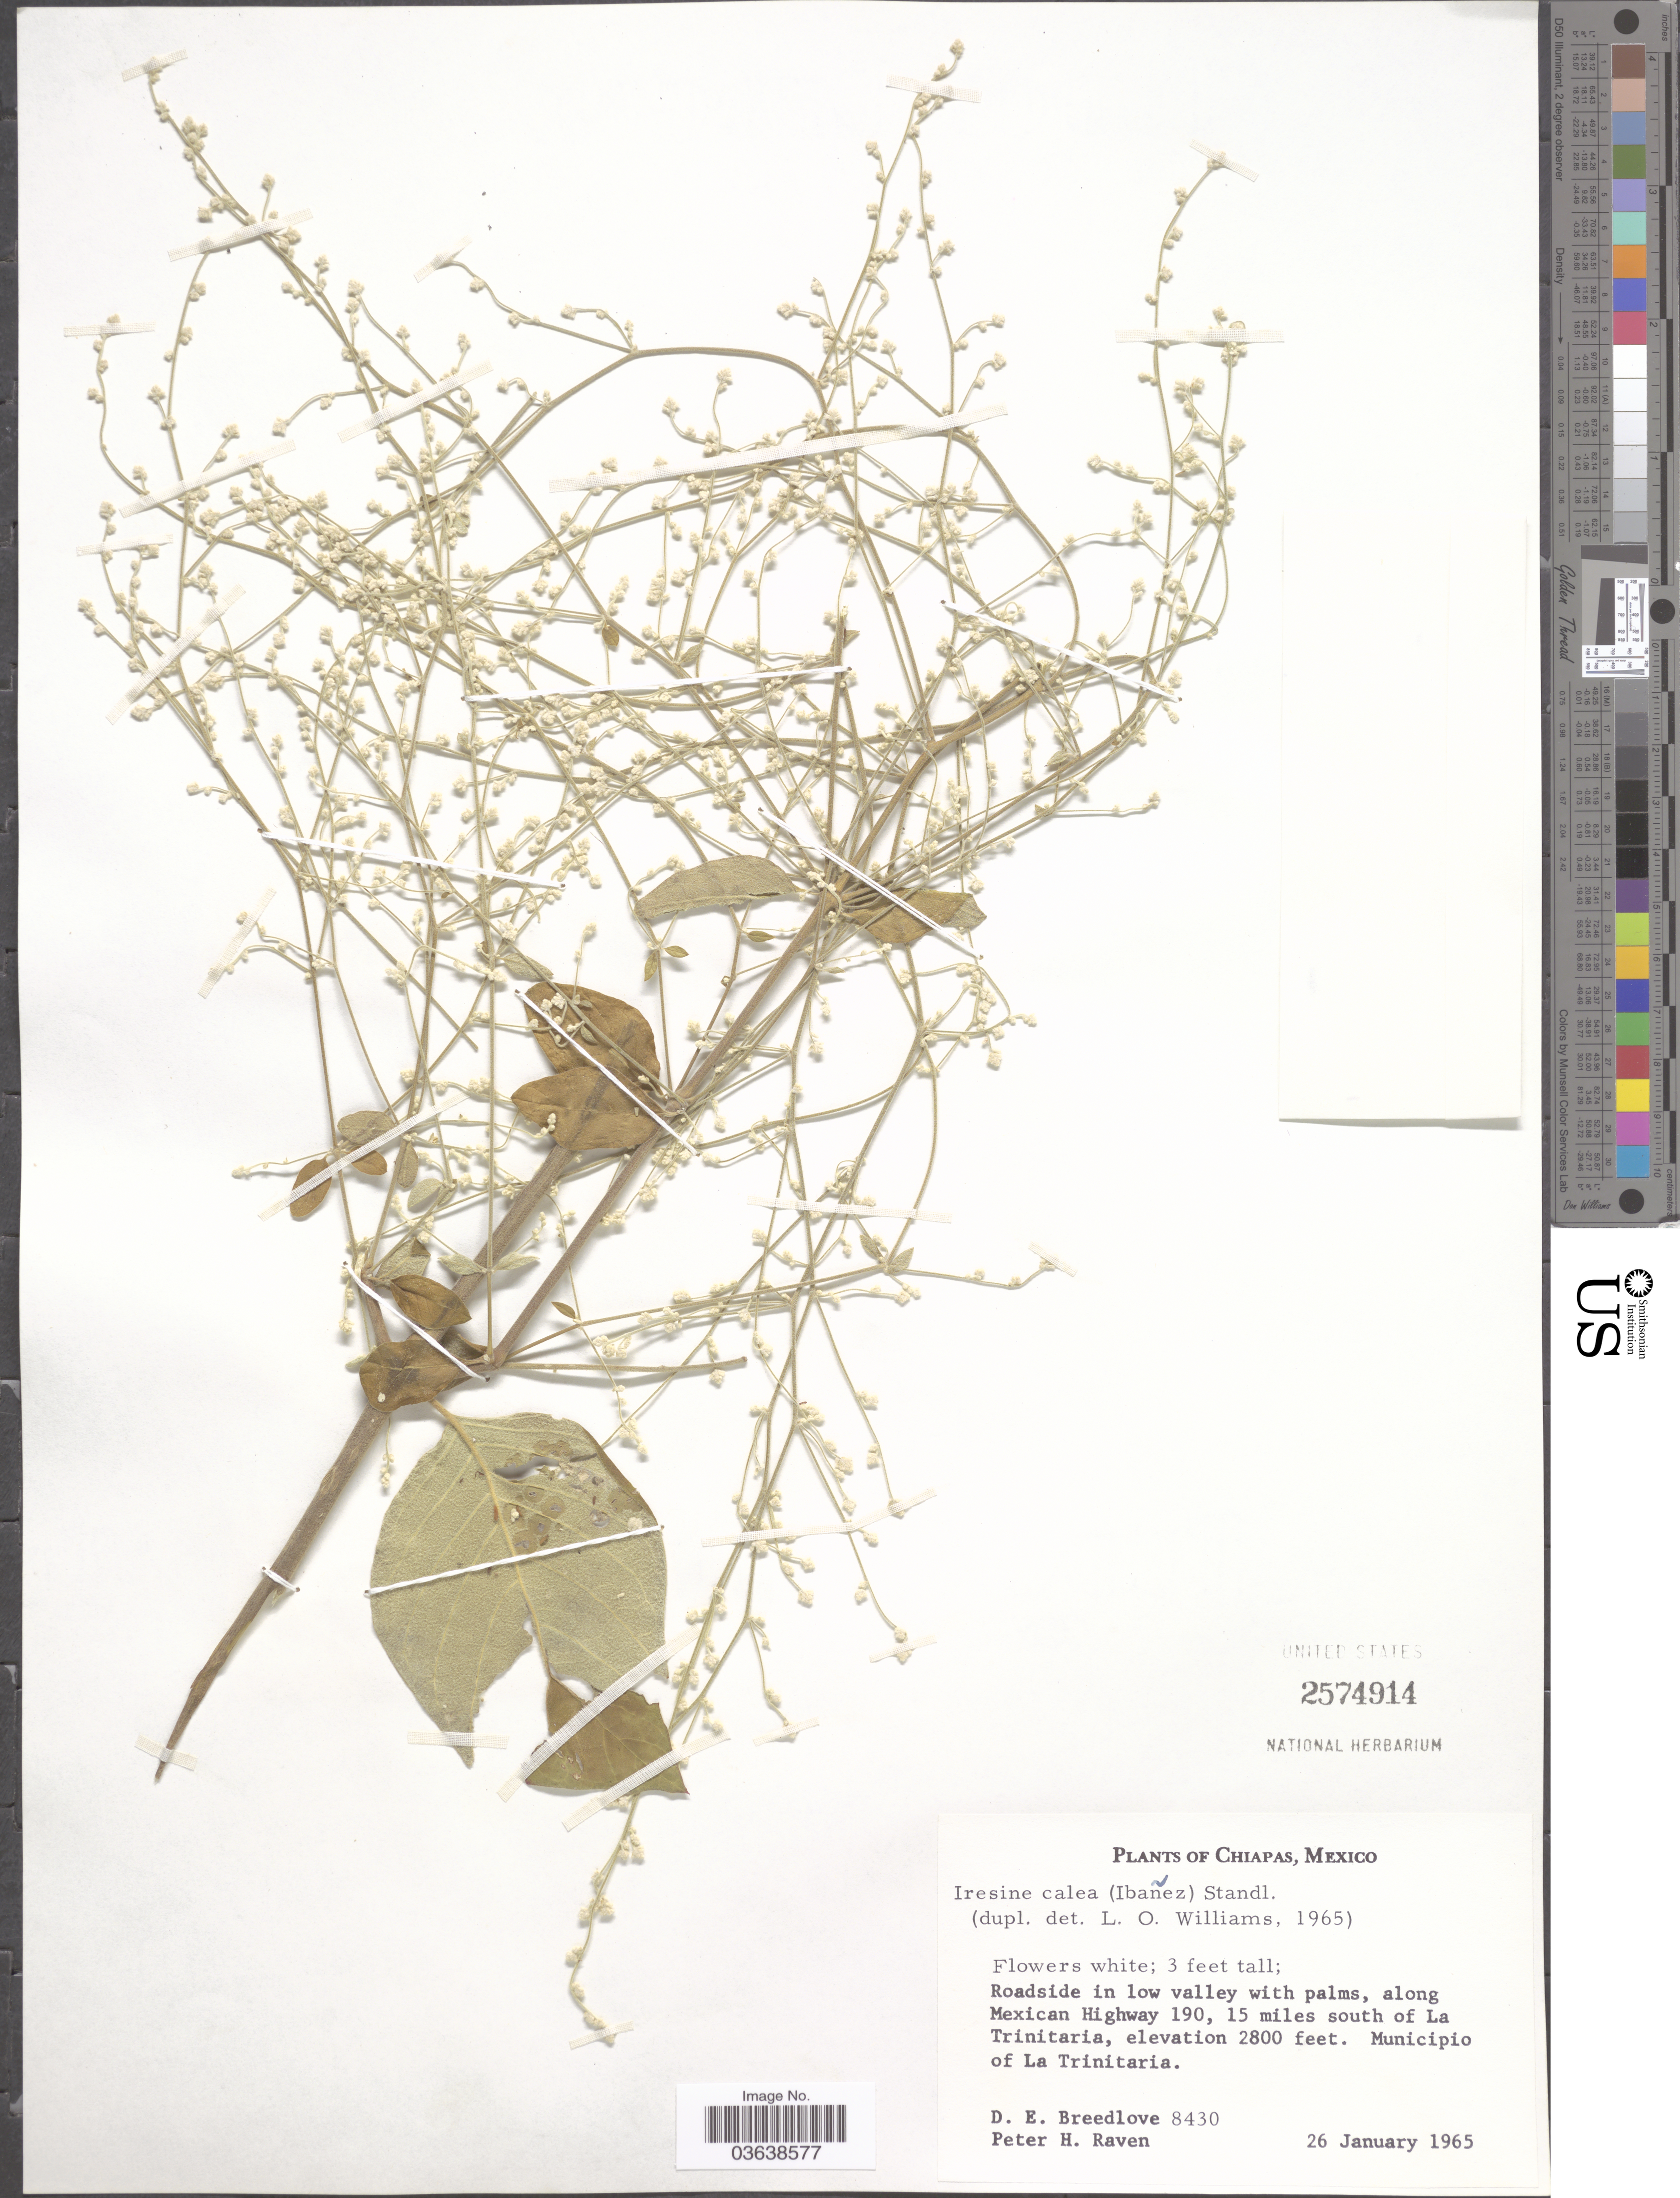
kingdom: Plantae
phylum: Tracheophyta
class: Magnoliopsida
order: Caryophyllales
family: Amaranthaceae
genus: Iresine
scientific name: Iresine calea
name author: (Ibáñez) Standl.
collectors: D. E. Breedlove & P. Raven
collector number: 8430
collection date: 1965-01-26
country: Mexico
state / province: Chiapas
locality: Roadside in low valley with palms, along Mexican Highway 190, 15 miles south of La Trinitaria. Municipio of La Trinitaria.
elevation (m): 853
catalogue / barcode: US 2574914